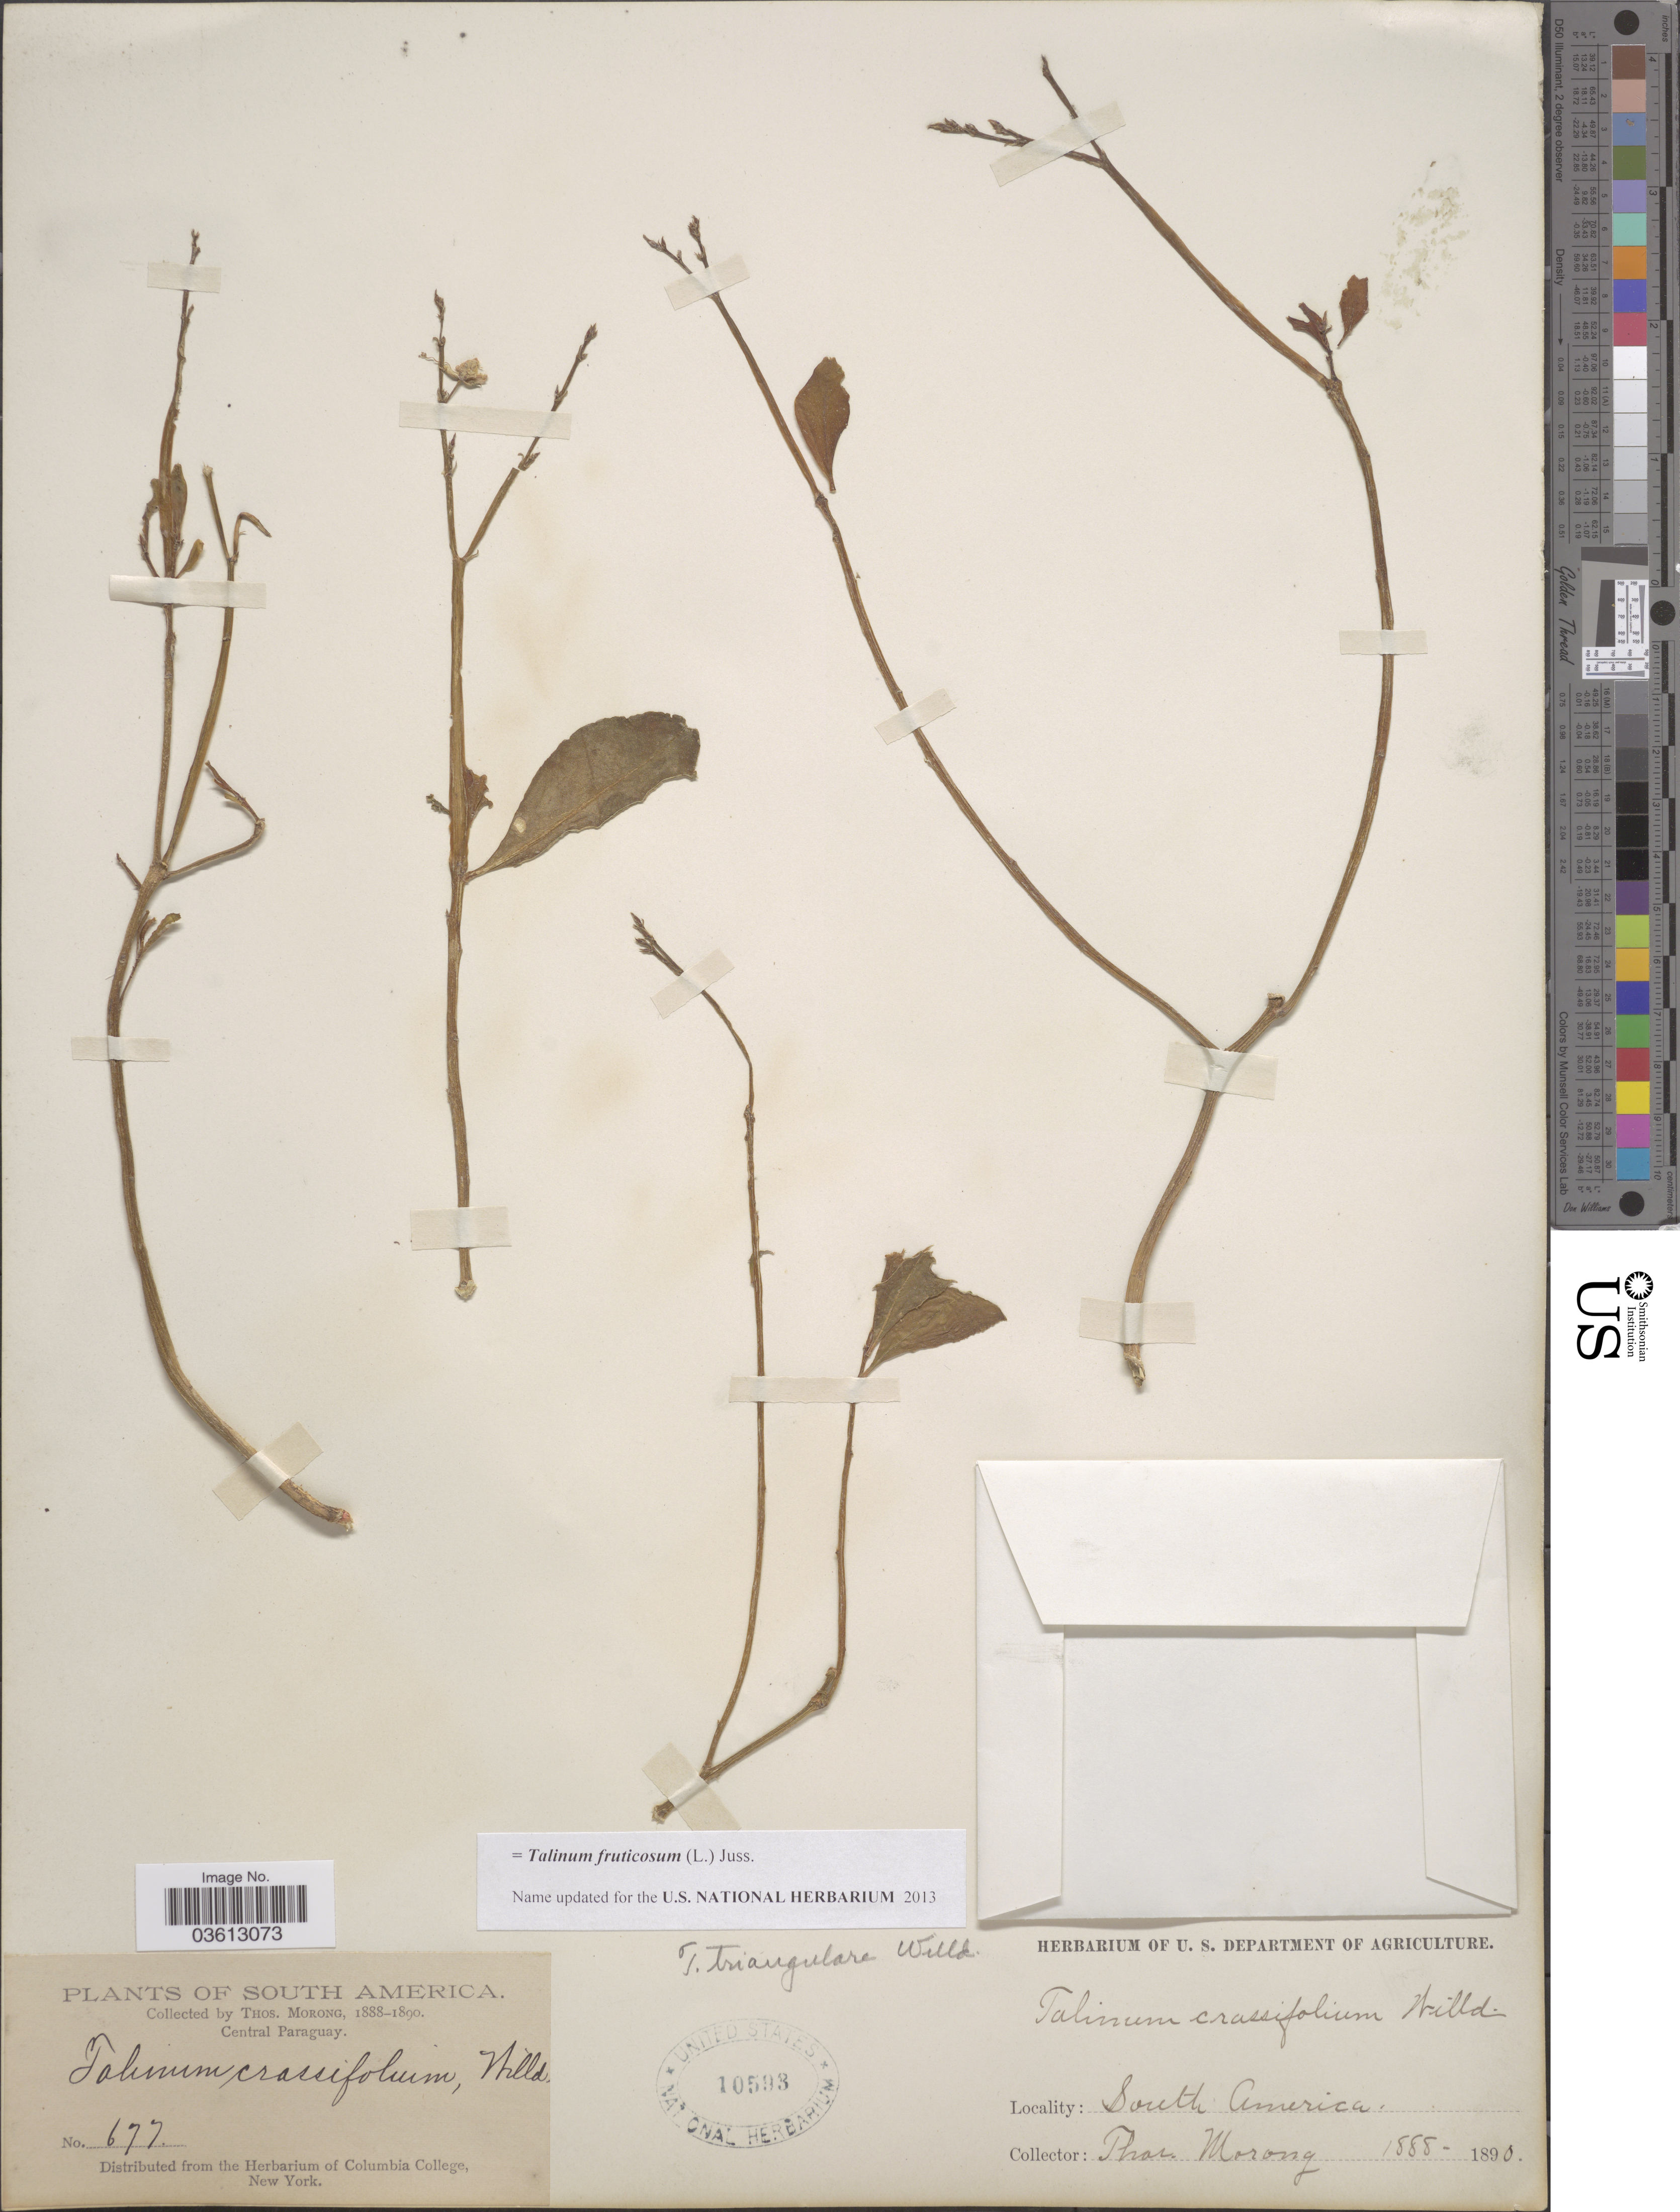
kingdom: Plantae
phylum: Tracheophyta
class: Magnoliopsida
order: Caryophyllales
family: Talinaceae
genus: Talinum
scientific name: Talinum fruticosum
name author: (L.) Juss.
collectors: ex herb. T. Morong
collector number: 677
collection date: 1888/1890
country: Paraguay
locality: Central Paraguay.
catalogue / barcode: US 10593